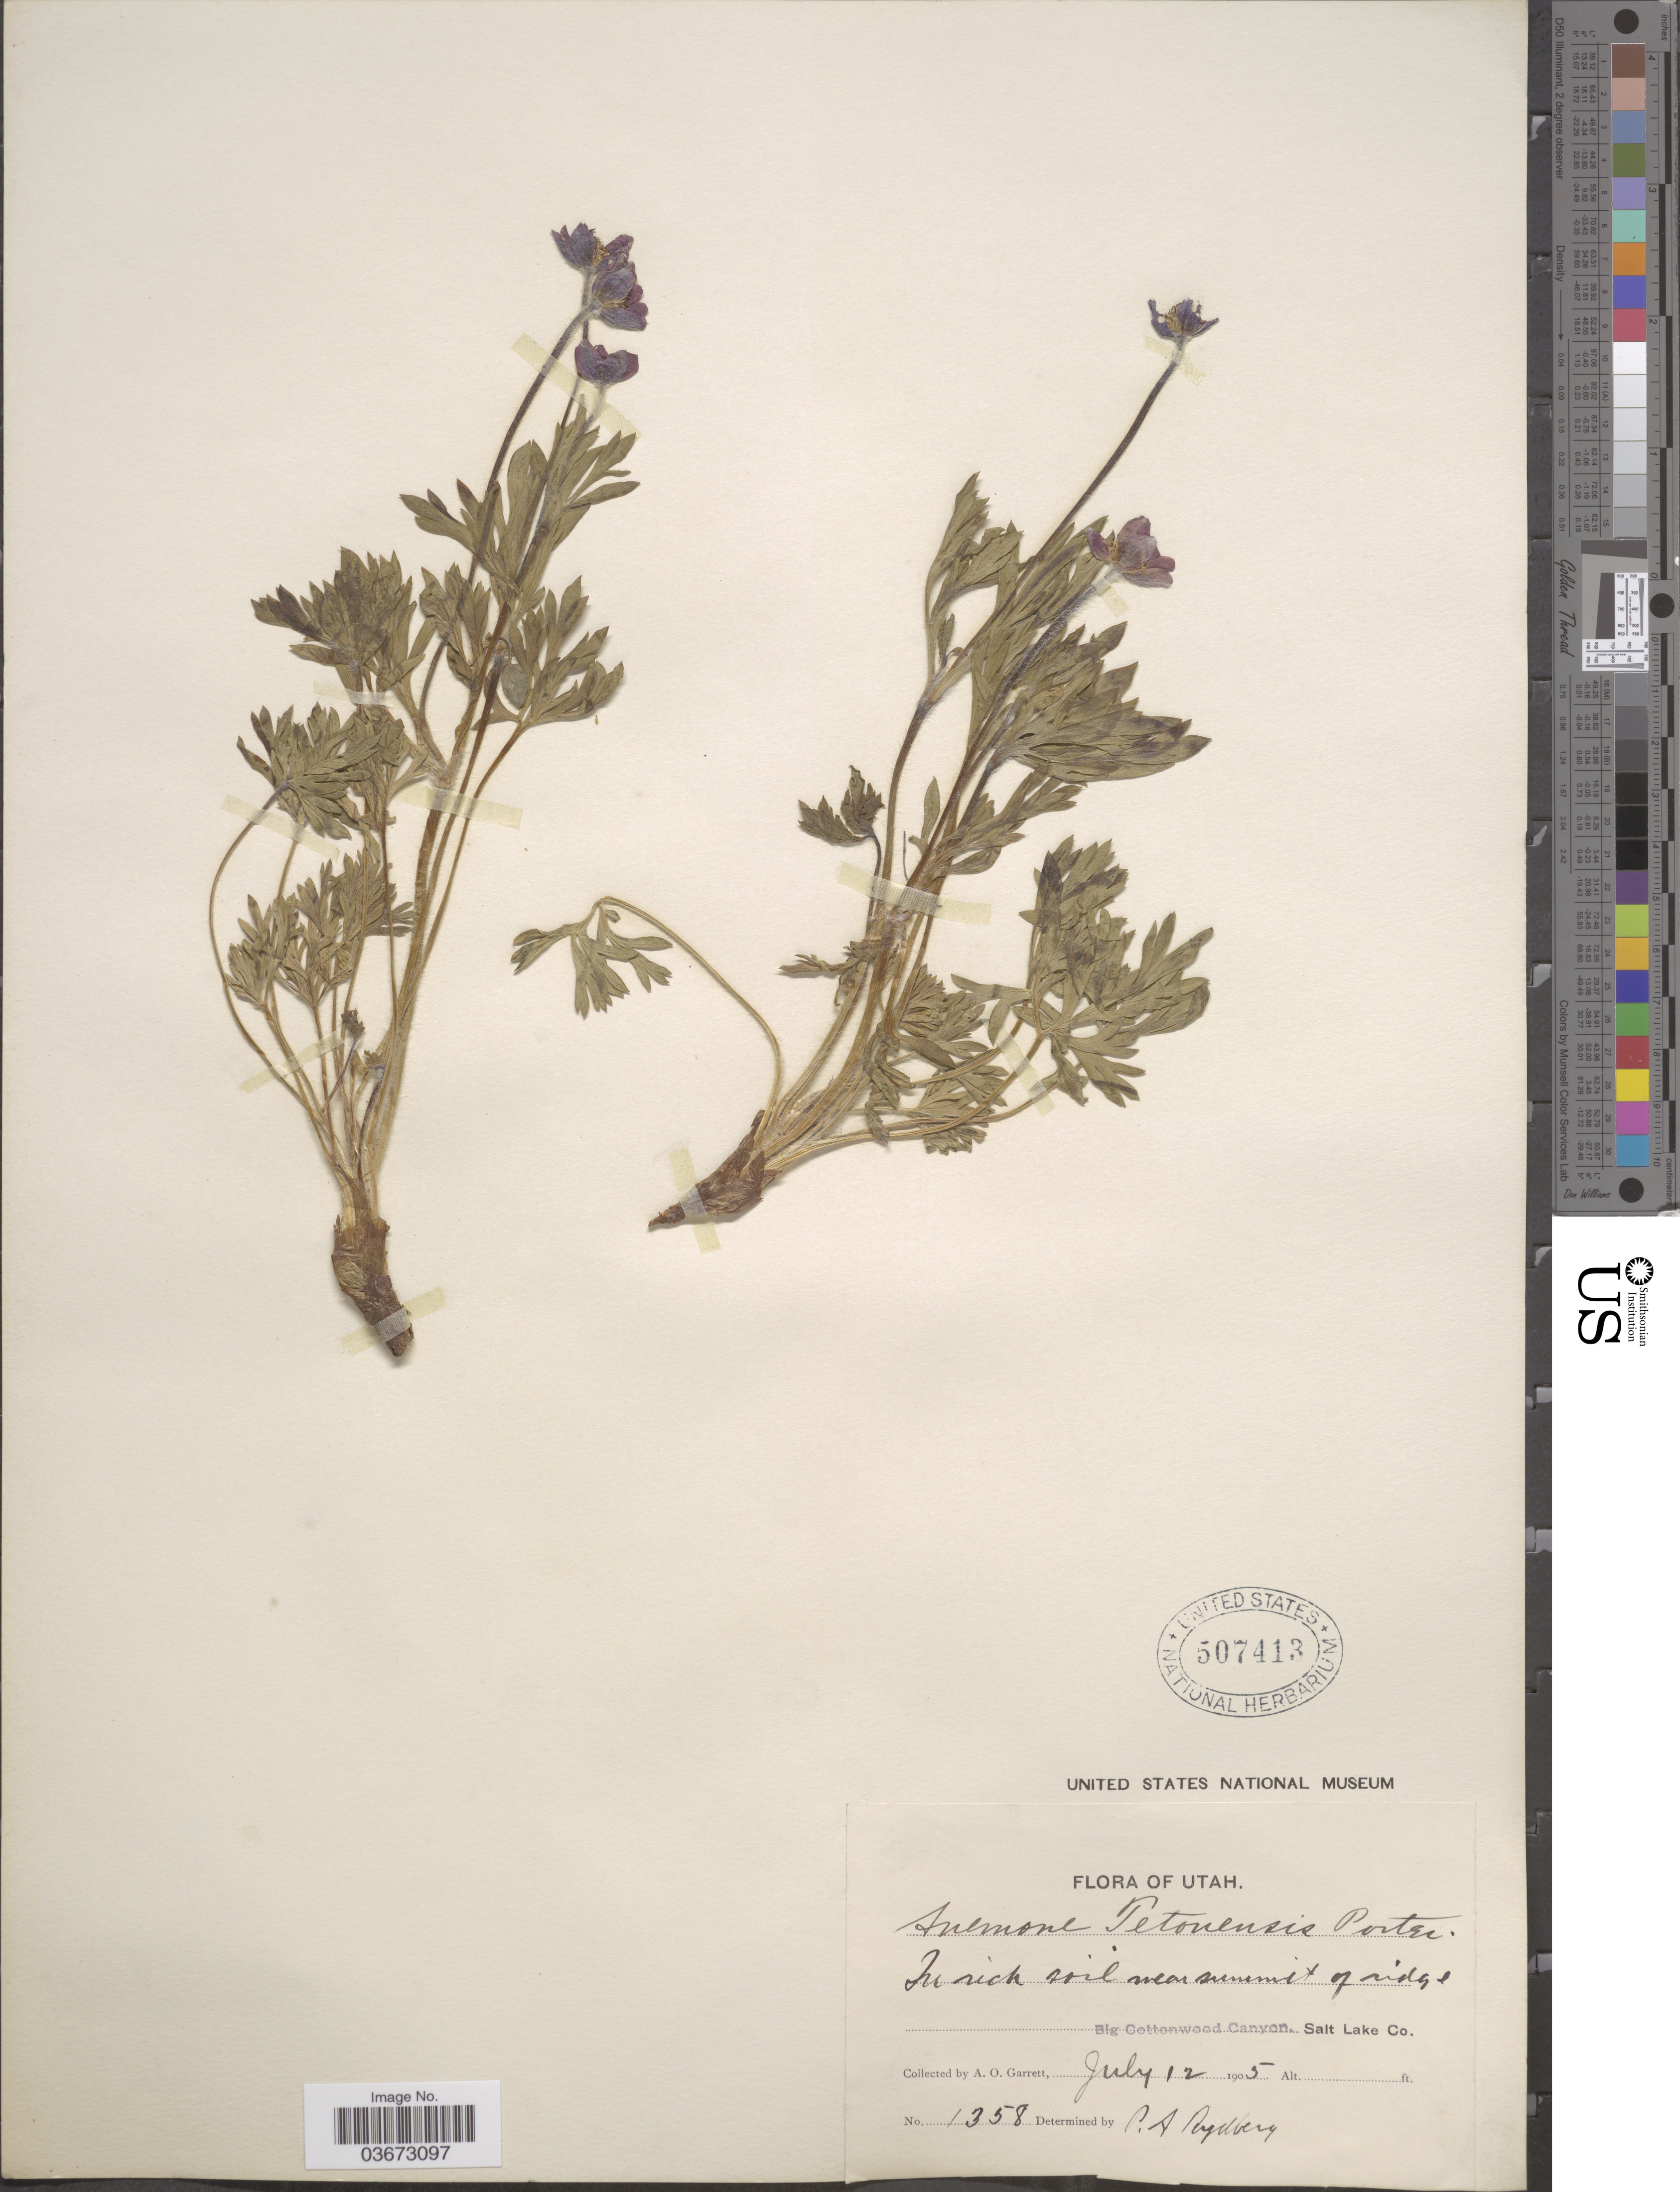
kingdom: Plantae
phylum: Tracheophyta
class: Magnoliopsida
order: Ranunculales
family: Ranunculaceae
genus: Anemone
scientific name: Anemone tetonensis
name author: Porter ex Britton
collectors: A. O. Garrett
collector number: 1358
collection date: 1905-07-12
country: United States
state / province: Utah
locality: In rich soil near summit of ridge. Big Cottonwood Canyon. Salt Lake Co.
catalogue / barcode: US 507413